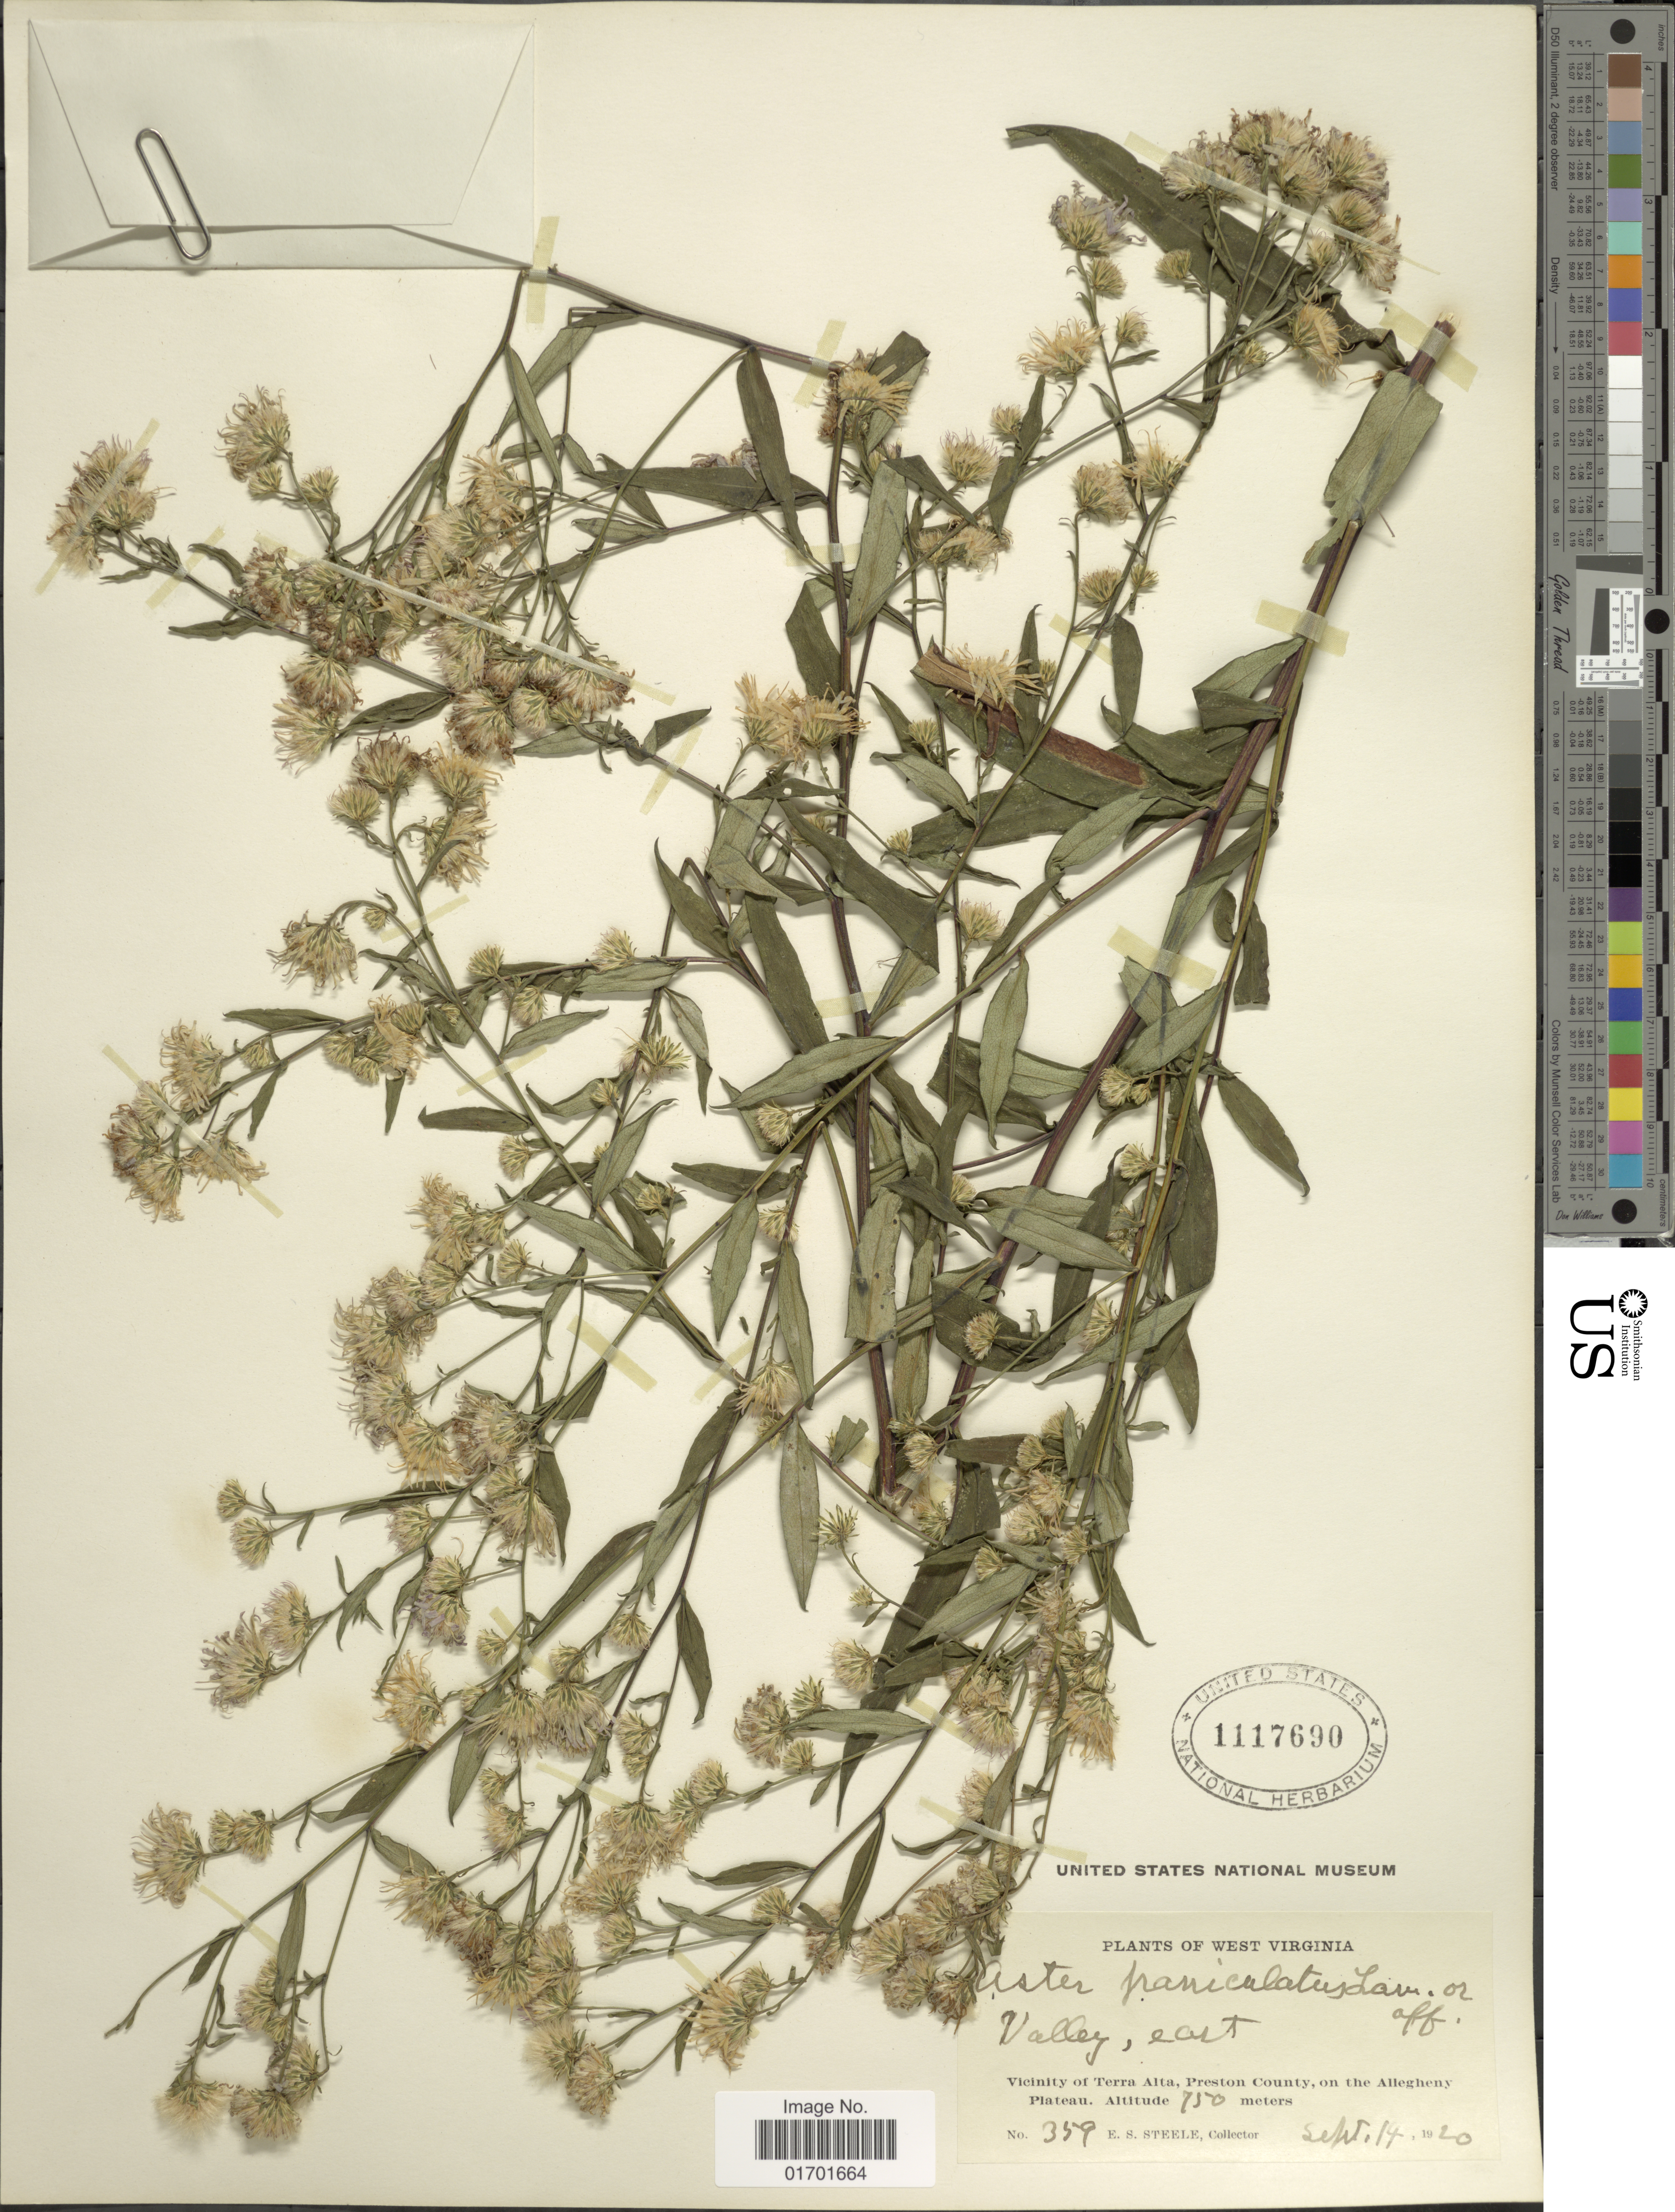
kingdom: Plantae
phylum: Tracheophyta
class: Magnoliopsida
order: Asterales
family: Asteraceae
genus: Symphyotrichum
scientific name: Symphyotrichum lanceolatum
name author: (Willd.) G.L. Nesom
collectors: E. Steele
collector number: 359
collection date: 1920-09-14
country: United States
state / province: West Virginia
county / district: Preston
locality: Vicinity of Terra Alta, Preston County, on the Allegheny Plateau. Valley, East.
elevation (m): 750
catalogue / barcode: US 1117690